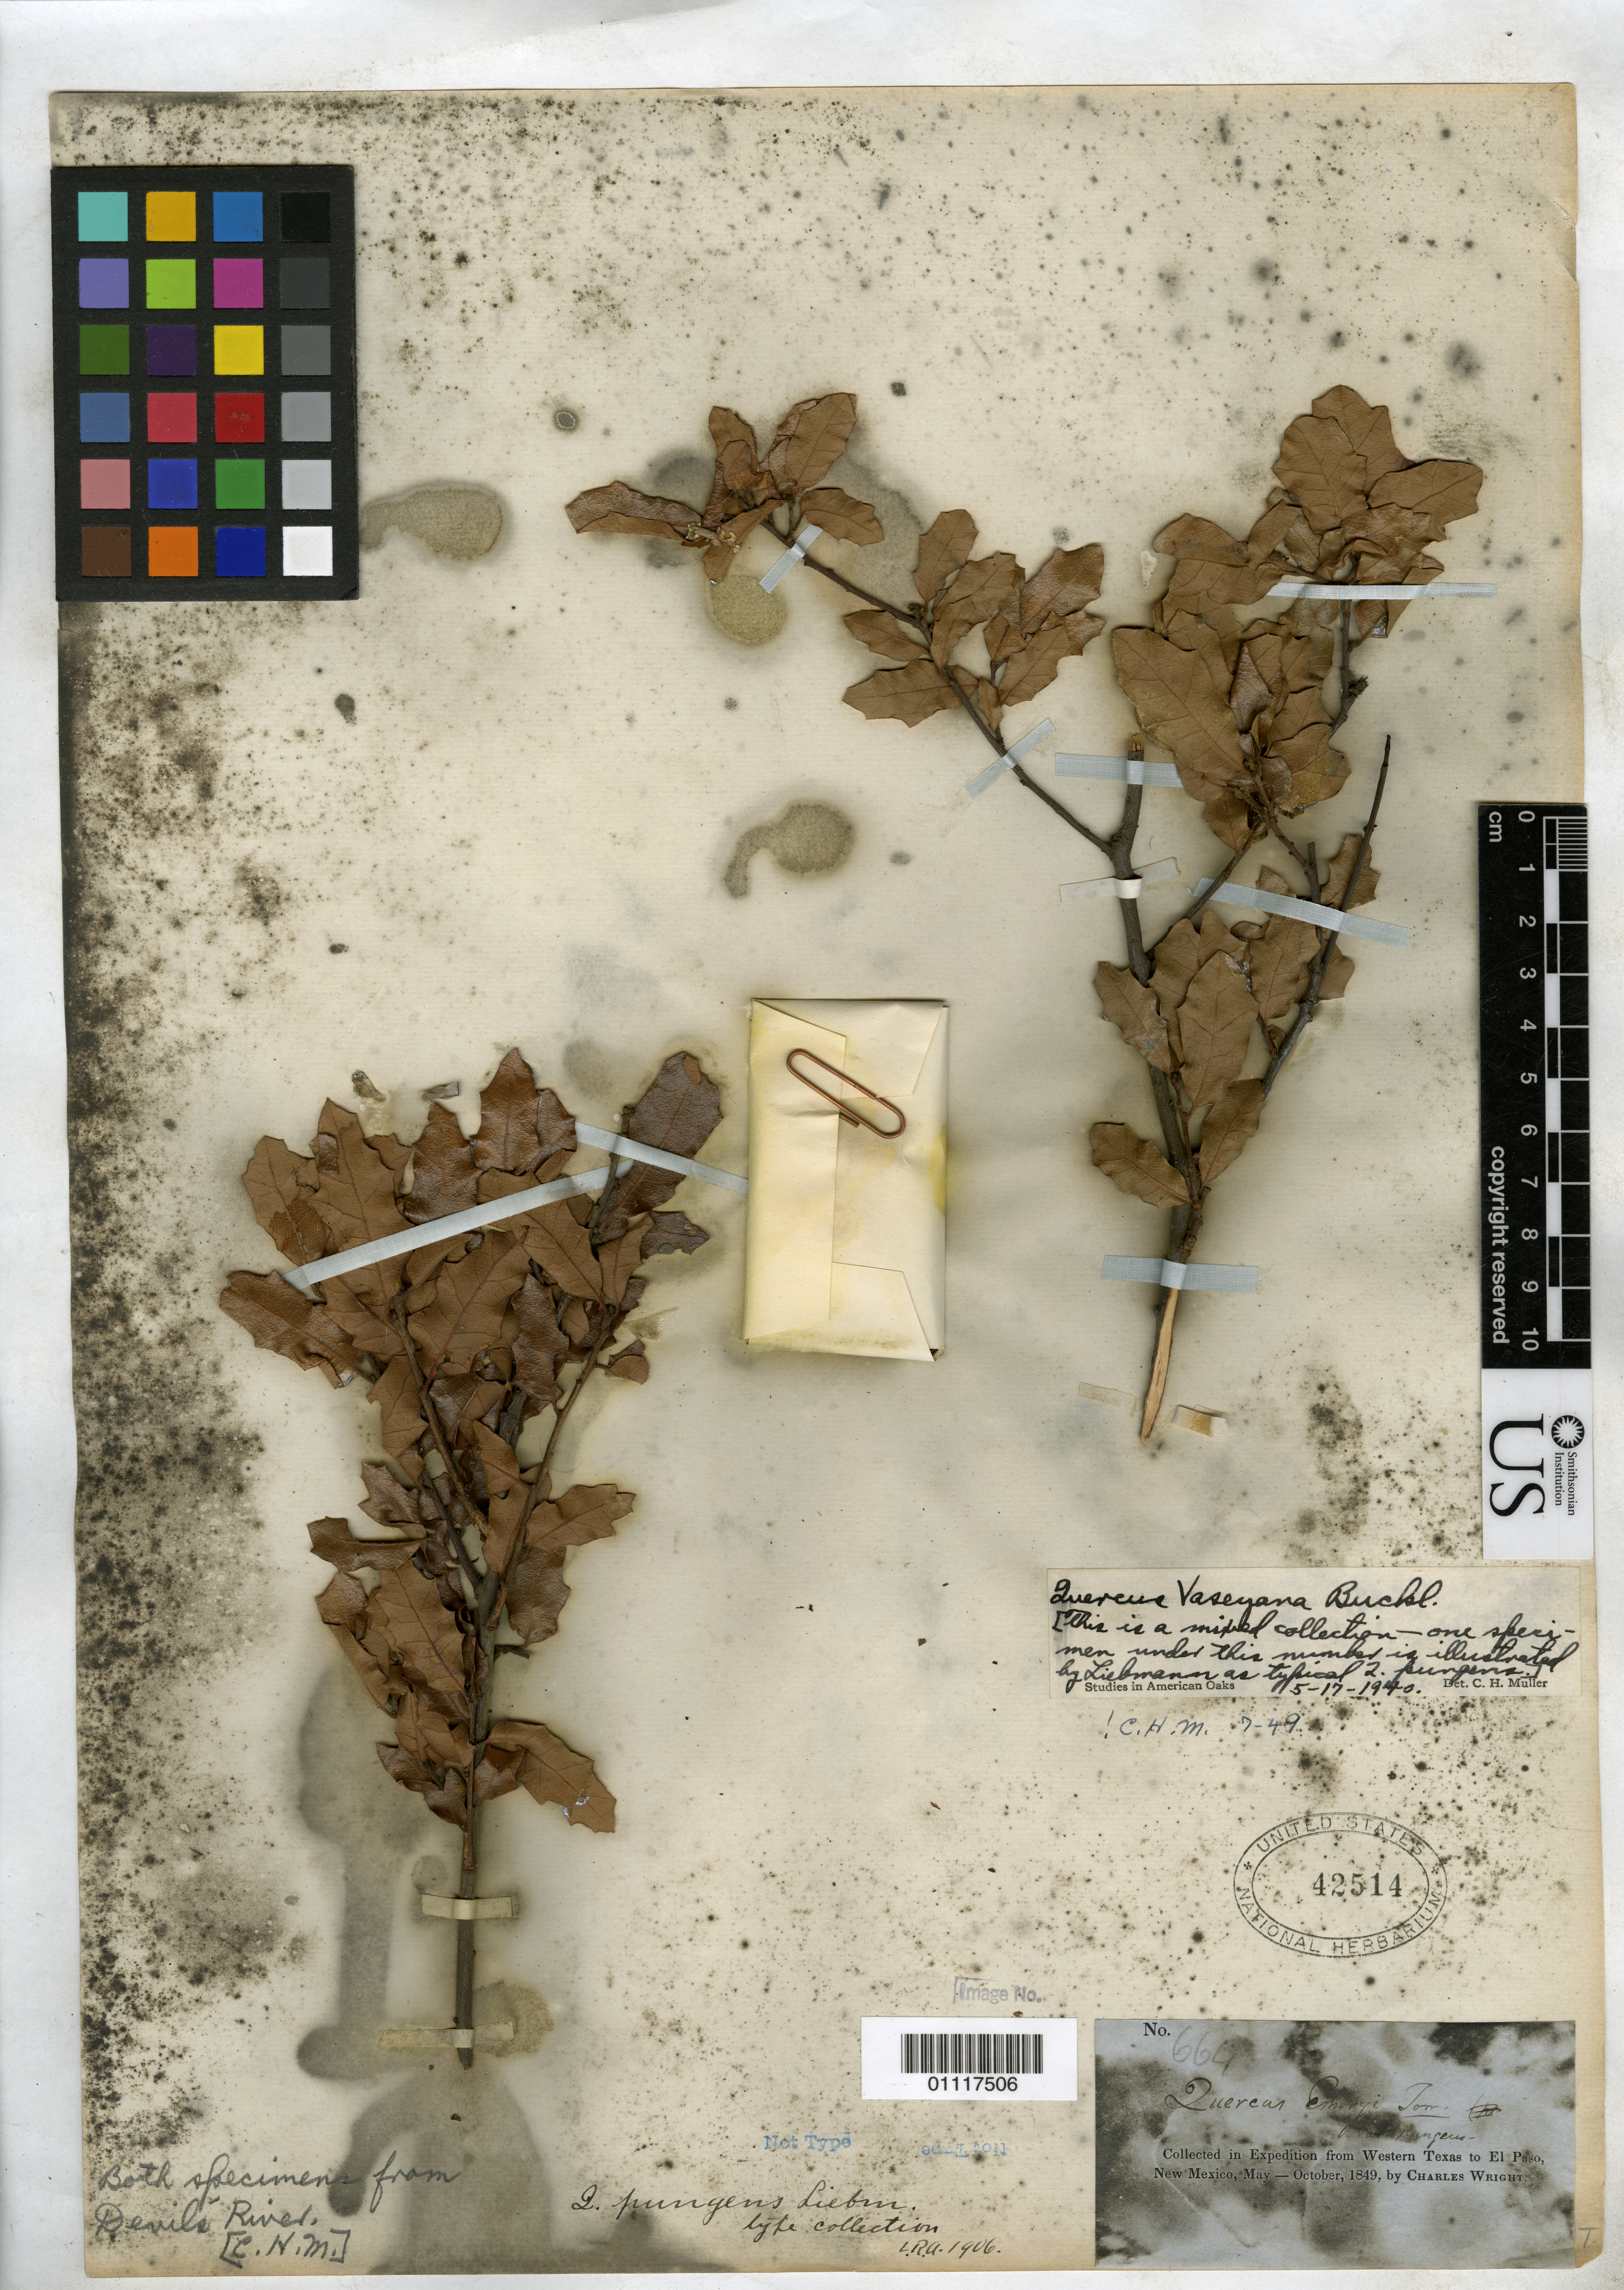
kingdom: Plantae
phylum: Tracheophyta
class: Magnoliopsida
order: Fagales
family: Fagaceae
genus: Quercus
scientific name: Quercus pungens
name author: Liebm.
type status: Possible Type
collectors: C. Wright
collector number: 664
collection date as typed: May 1849 to -- Oct 1849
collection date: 1849-05/1849-10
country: United States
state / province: Texas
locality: Collected in expedition from Western Texas to El Paso, New Mexico.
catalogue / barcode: US 42514